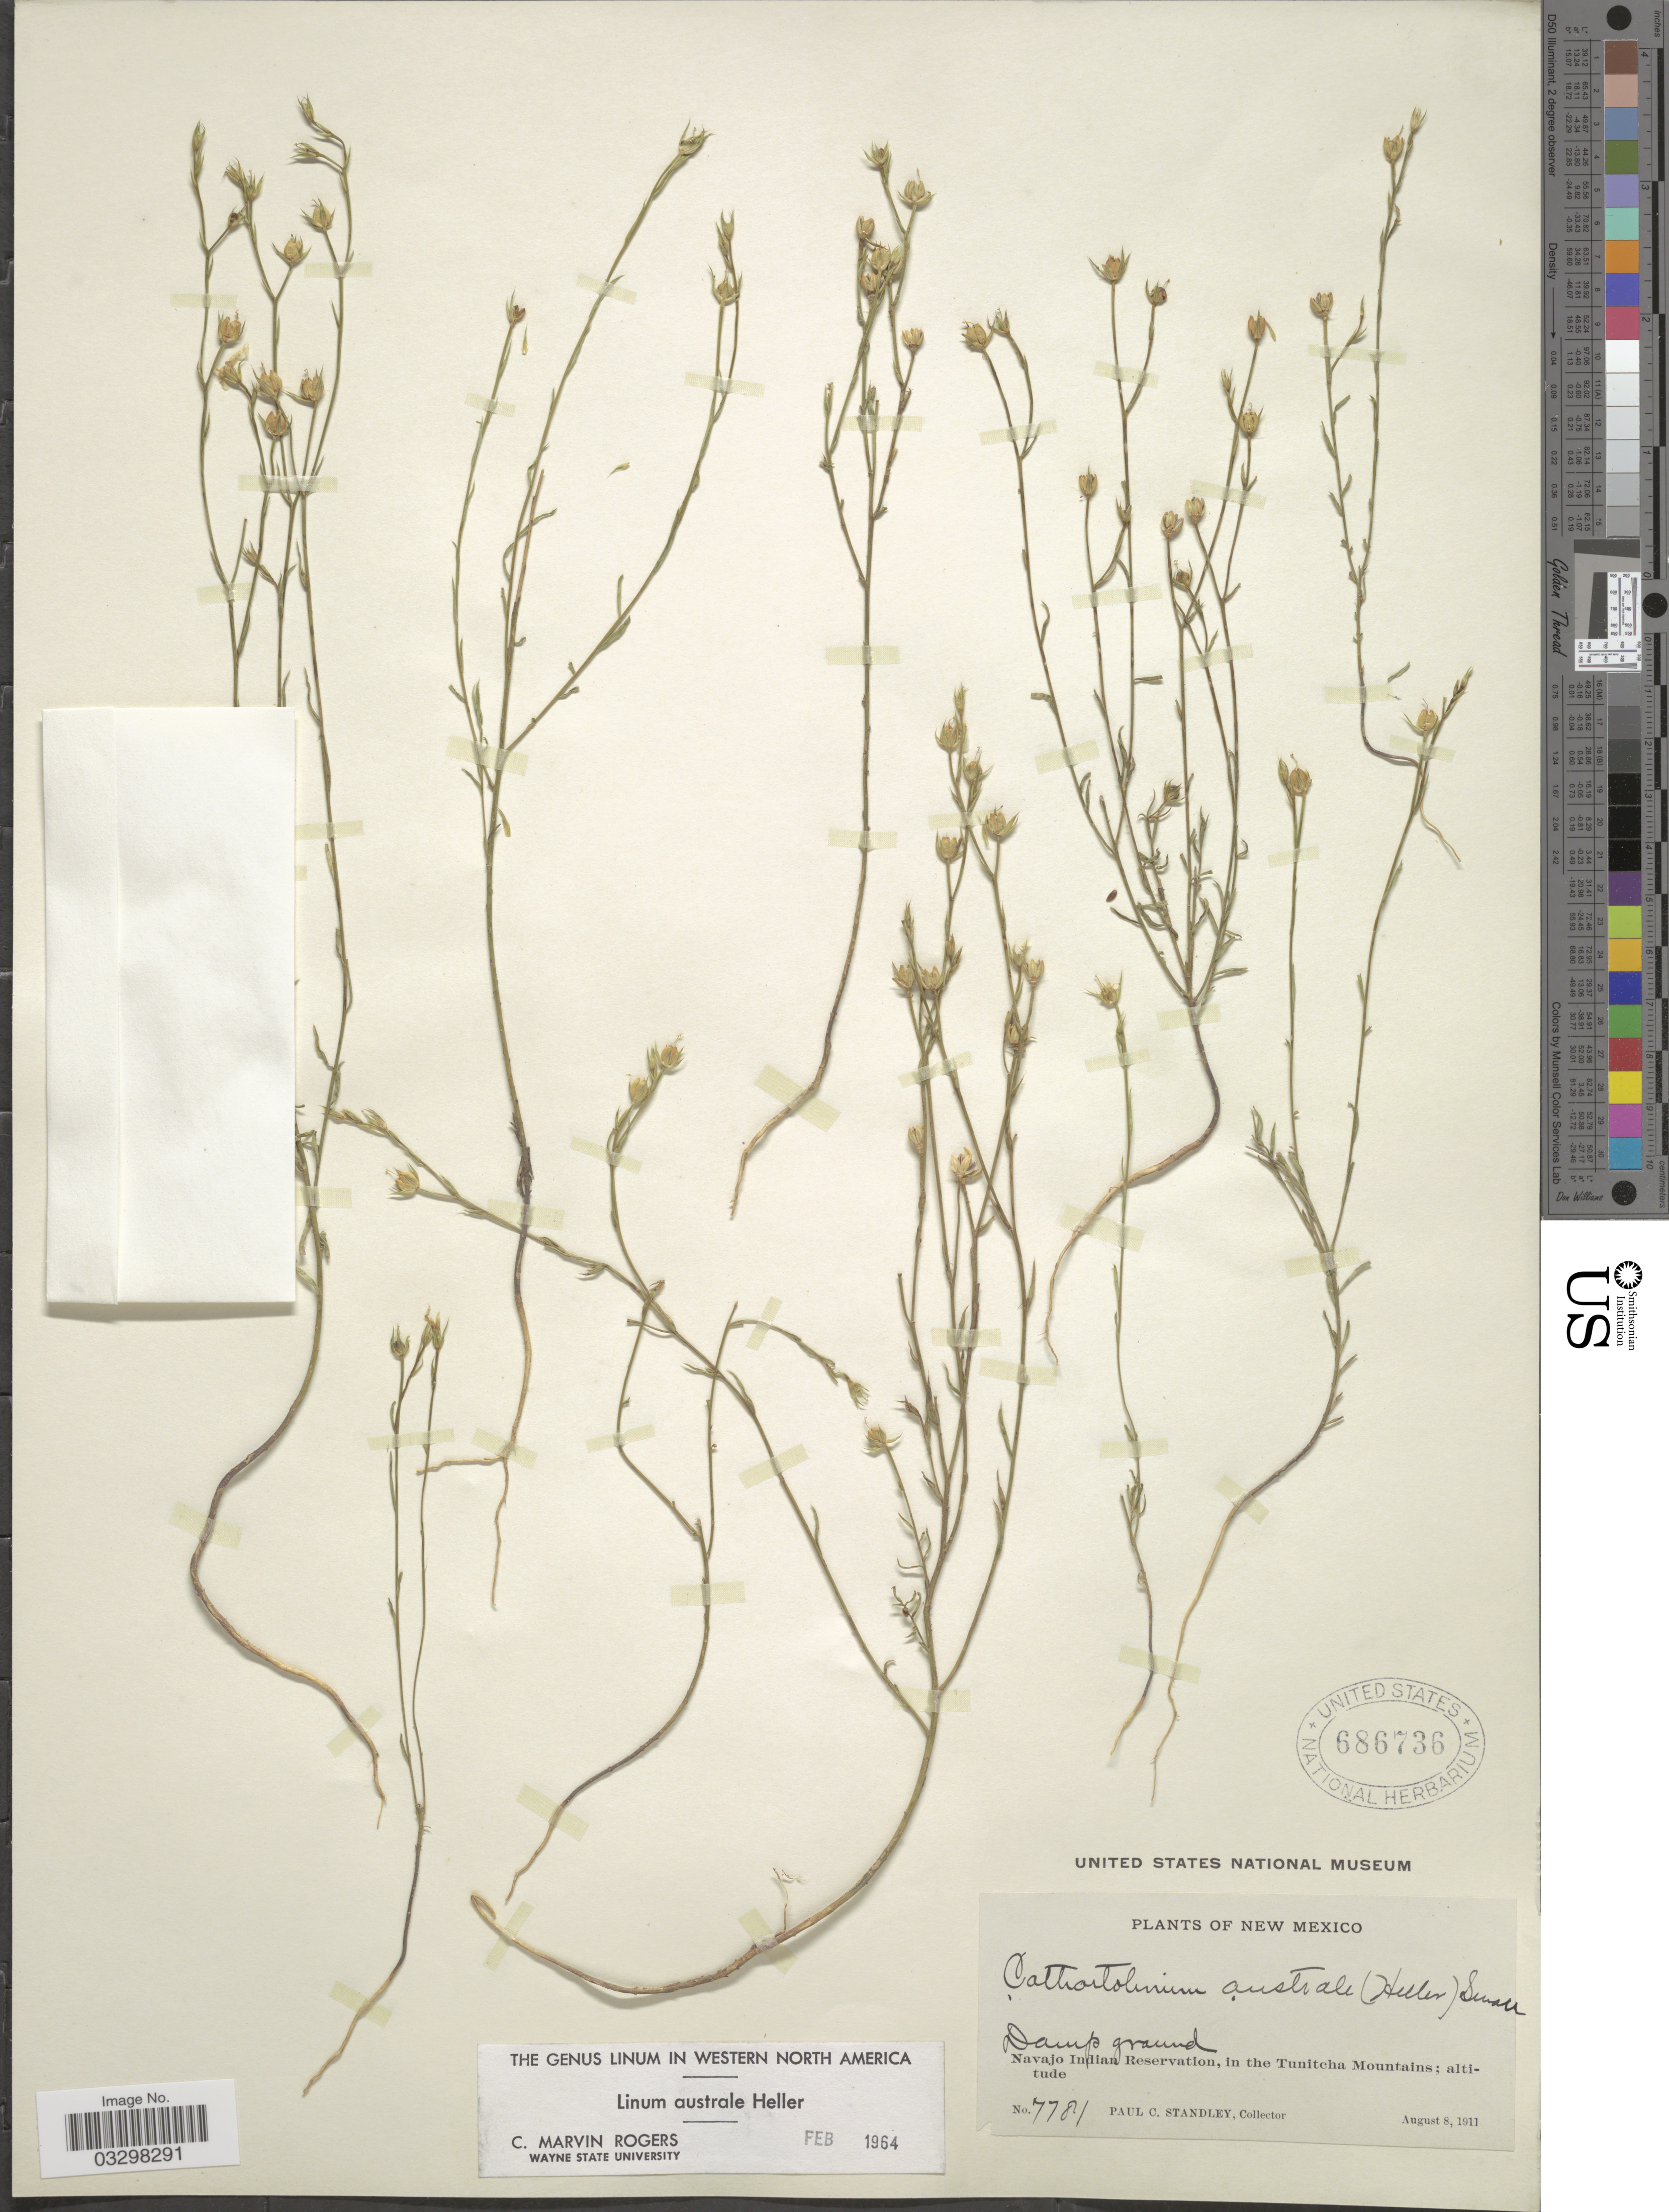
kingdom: Plantae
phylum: Tracheophyta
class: Magnoliopsida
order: Malpighiales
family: Linaceae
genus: Linum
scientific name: Linum australe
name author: A. Heller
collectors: P. C. Standley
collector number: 7781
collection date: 1911-08-08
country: United States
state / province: New Mexico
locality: Navajo Indian Reservation, in the Tunitcha Mountains.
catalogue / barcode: US 686736